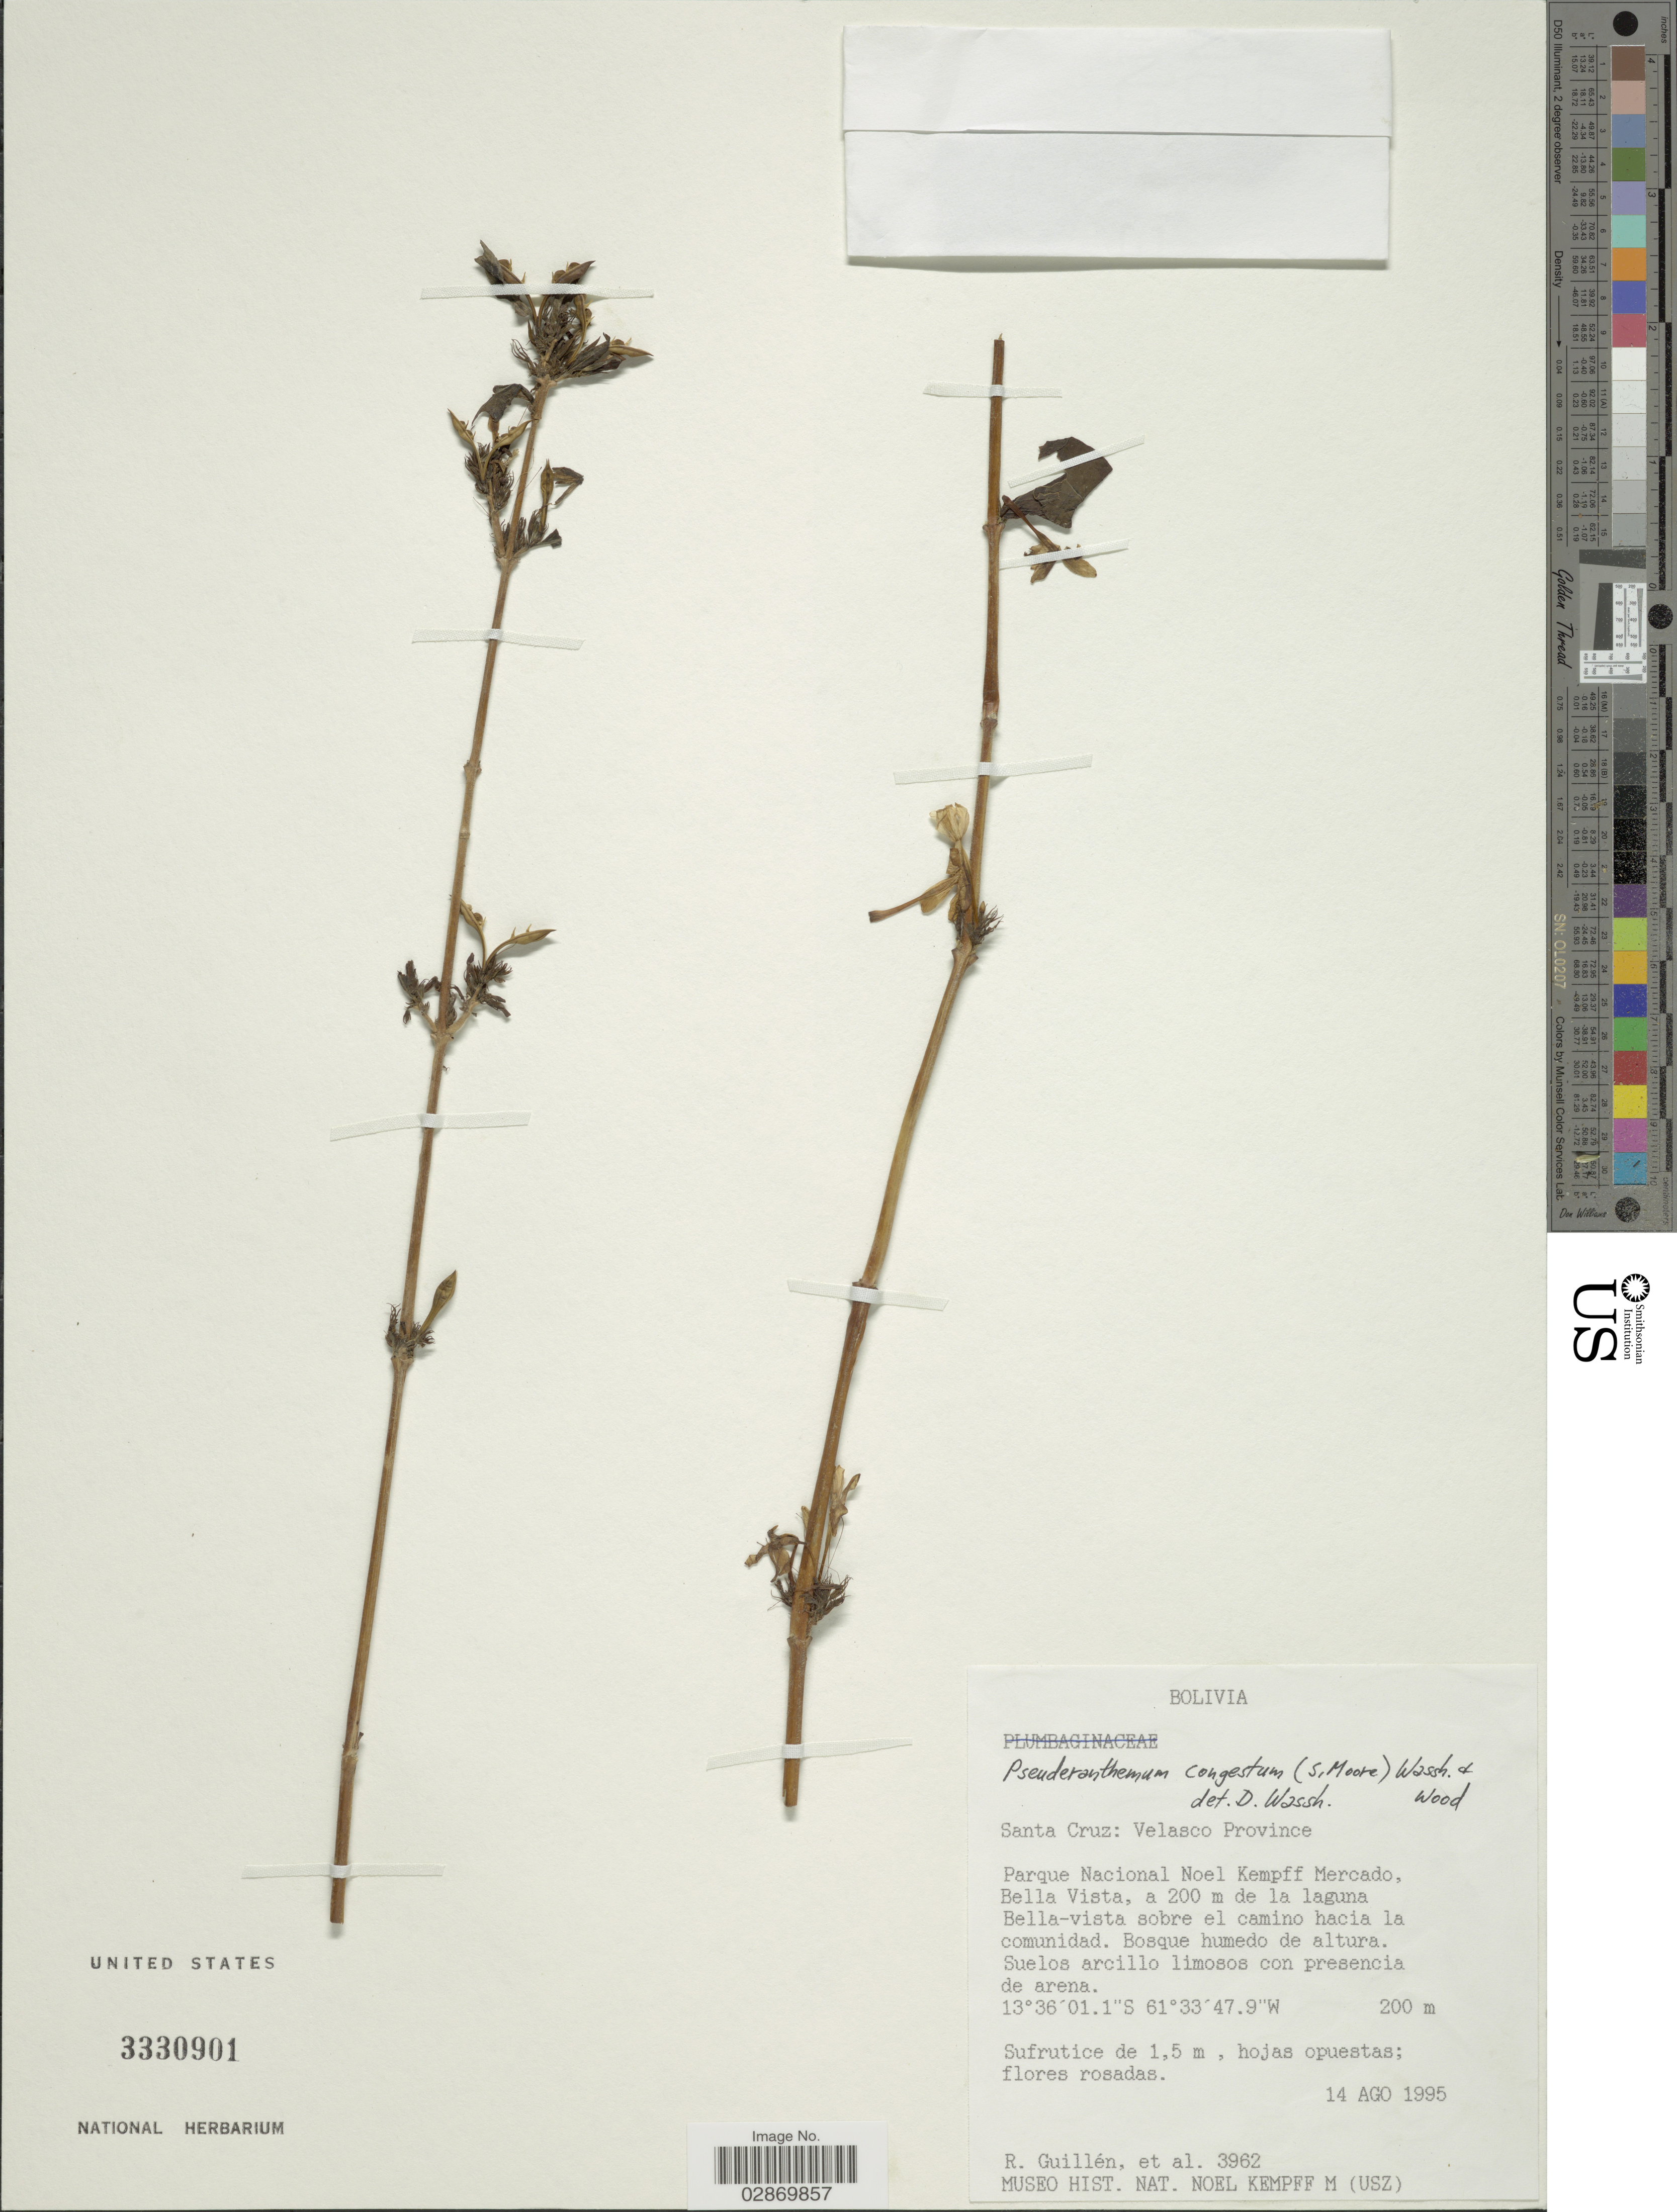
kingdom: Plantae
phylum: Tracheophyta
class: Magnoliopsida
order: Lamiales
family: Acanthaceae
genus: Pseuderanthemum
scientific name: Pseuderanthemum congestum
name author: (S. Moore) Wassh.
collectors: R. Guillen & et al.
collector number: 3962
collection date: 1995-08-14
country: Bolivia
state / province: Santa Cruz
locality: Velasco Province, Parque Nacional Noel Kempff Mercado, Bella Vista, a 200 m de la laguna Bella-vista sobre el camino hacia la comunidad.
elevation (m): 200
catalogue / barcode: US 3330901